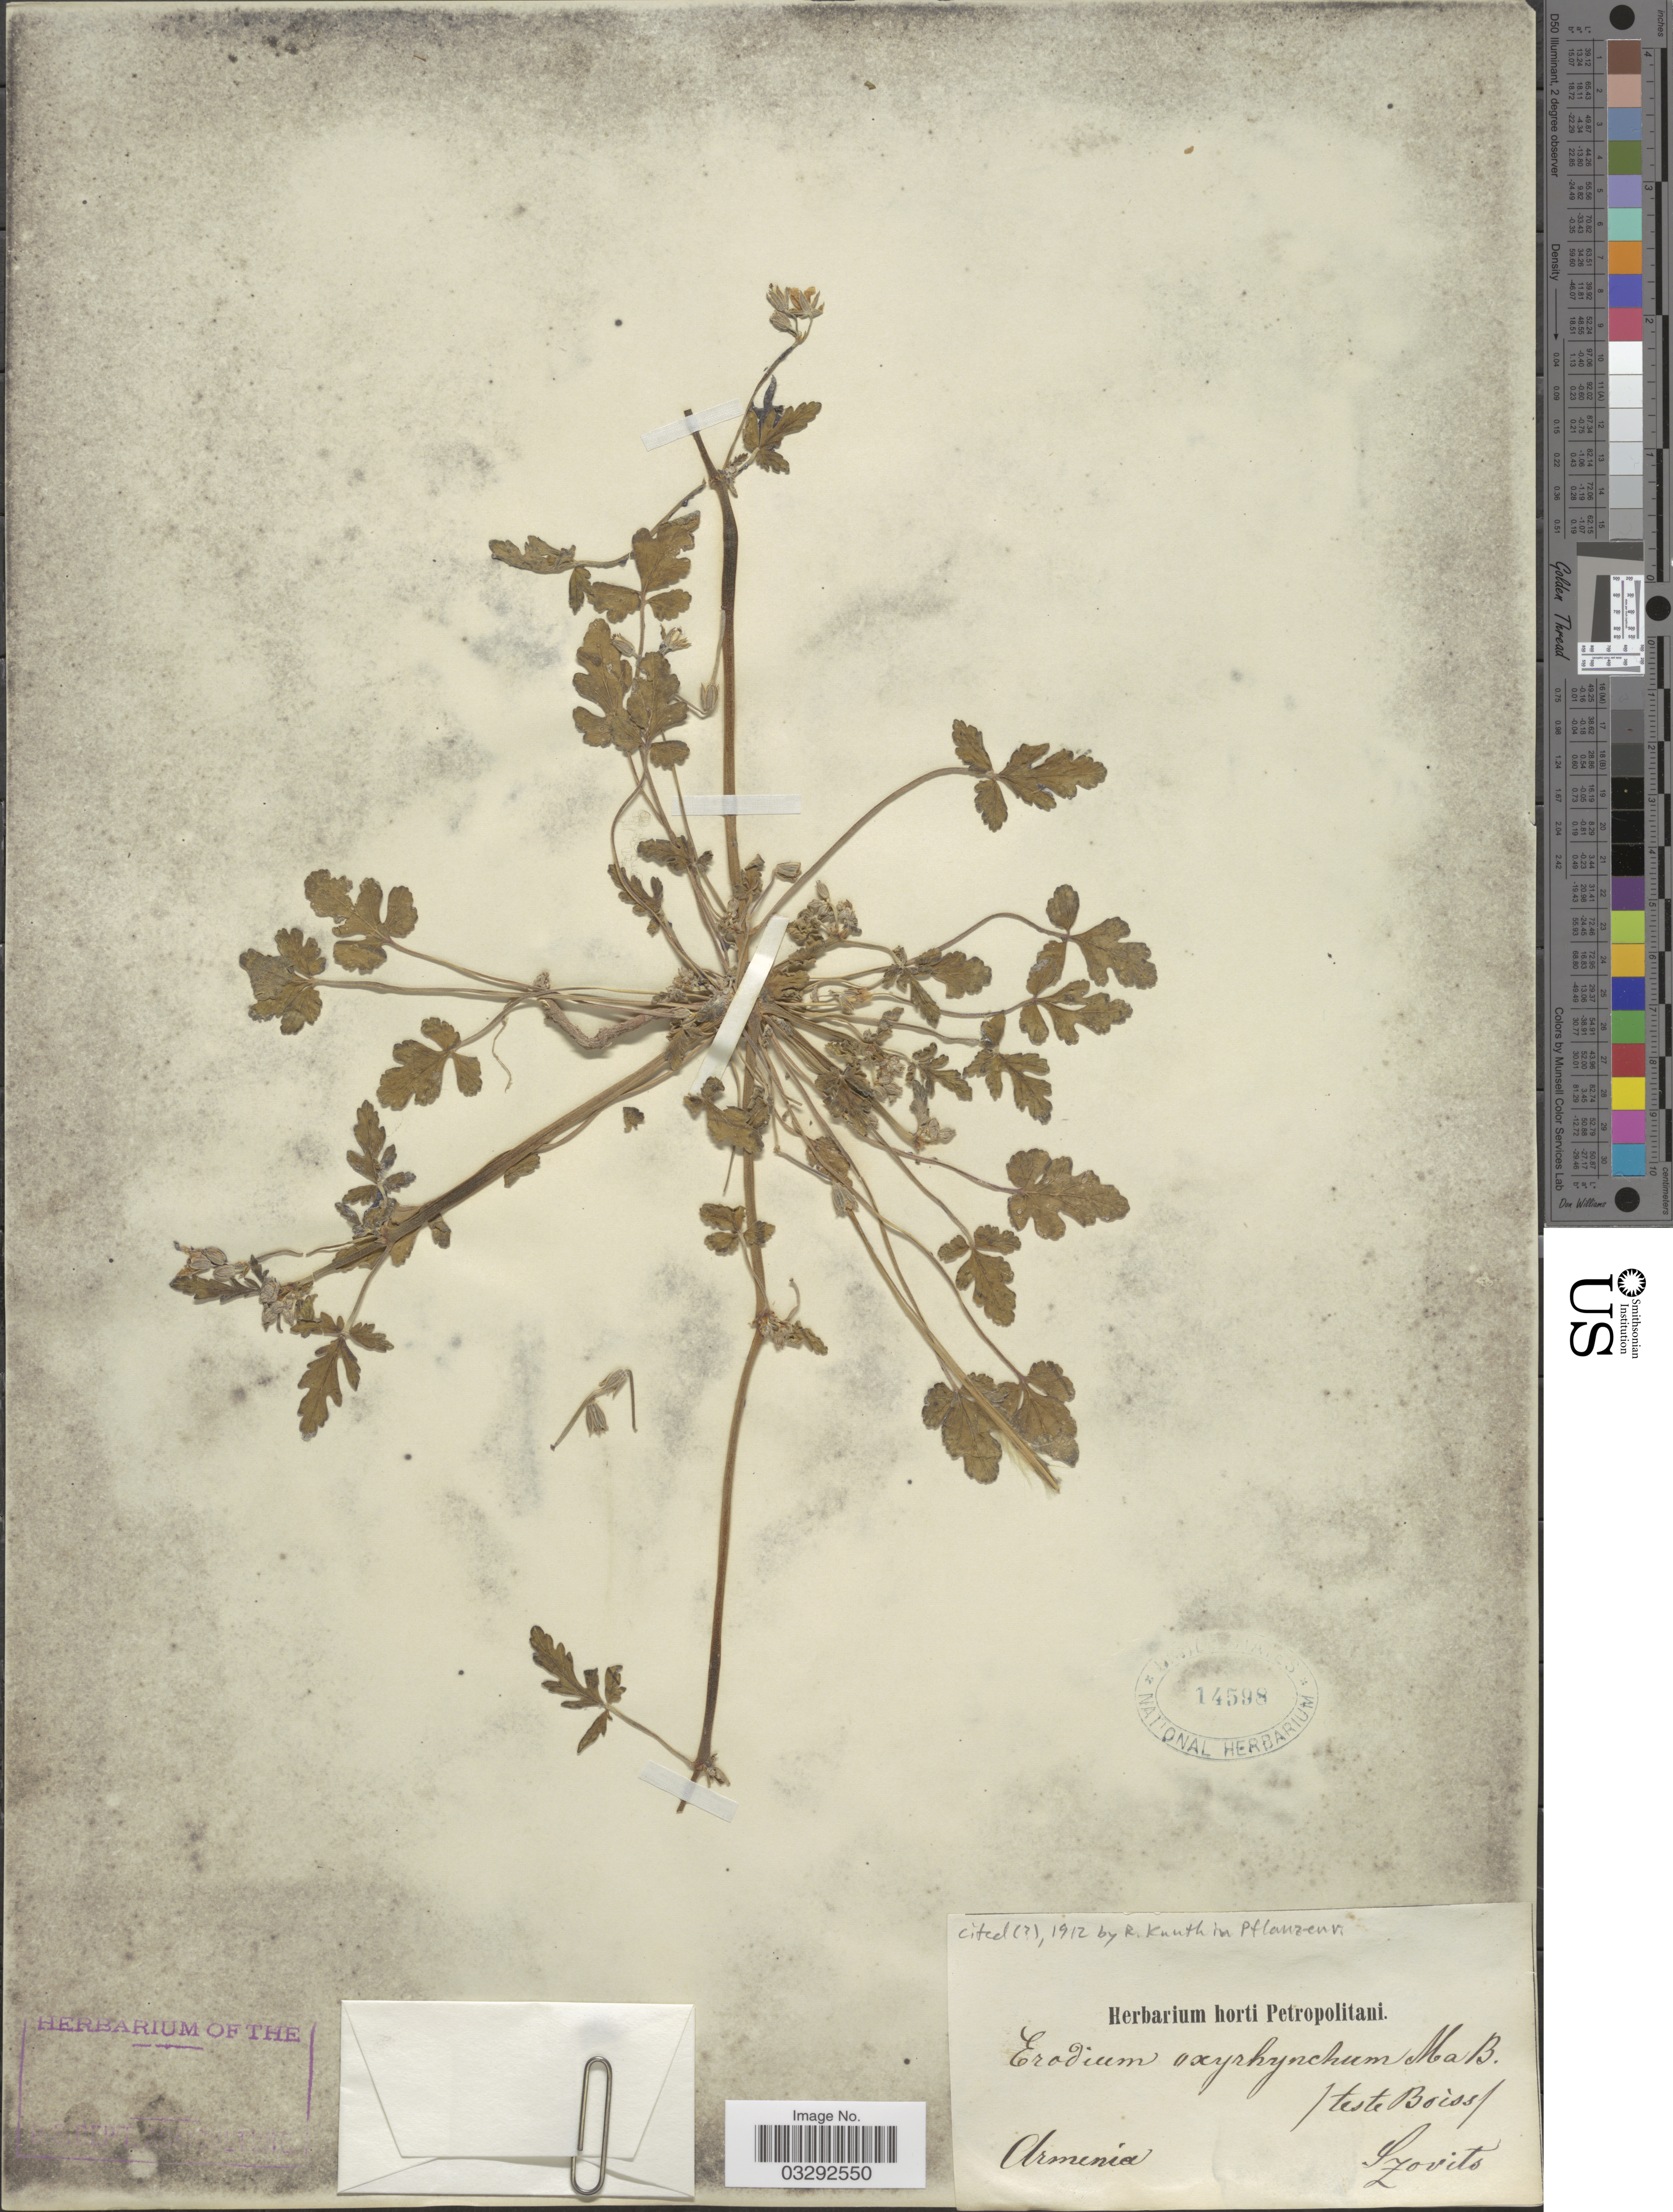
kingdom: Plantae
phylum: Tracheophyta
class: Magnoliopsida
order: Geraniales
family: Geraniaceae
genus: Erodium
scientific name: Erodium oxyrhinchum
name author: M. Bieb.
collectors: Szovits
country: Armenia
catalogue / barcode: US 14598